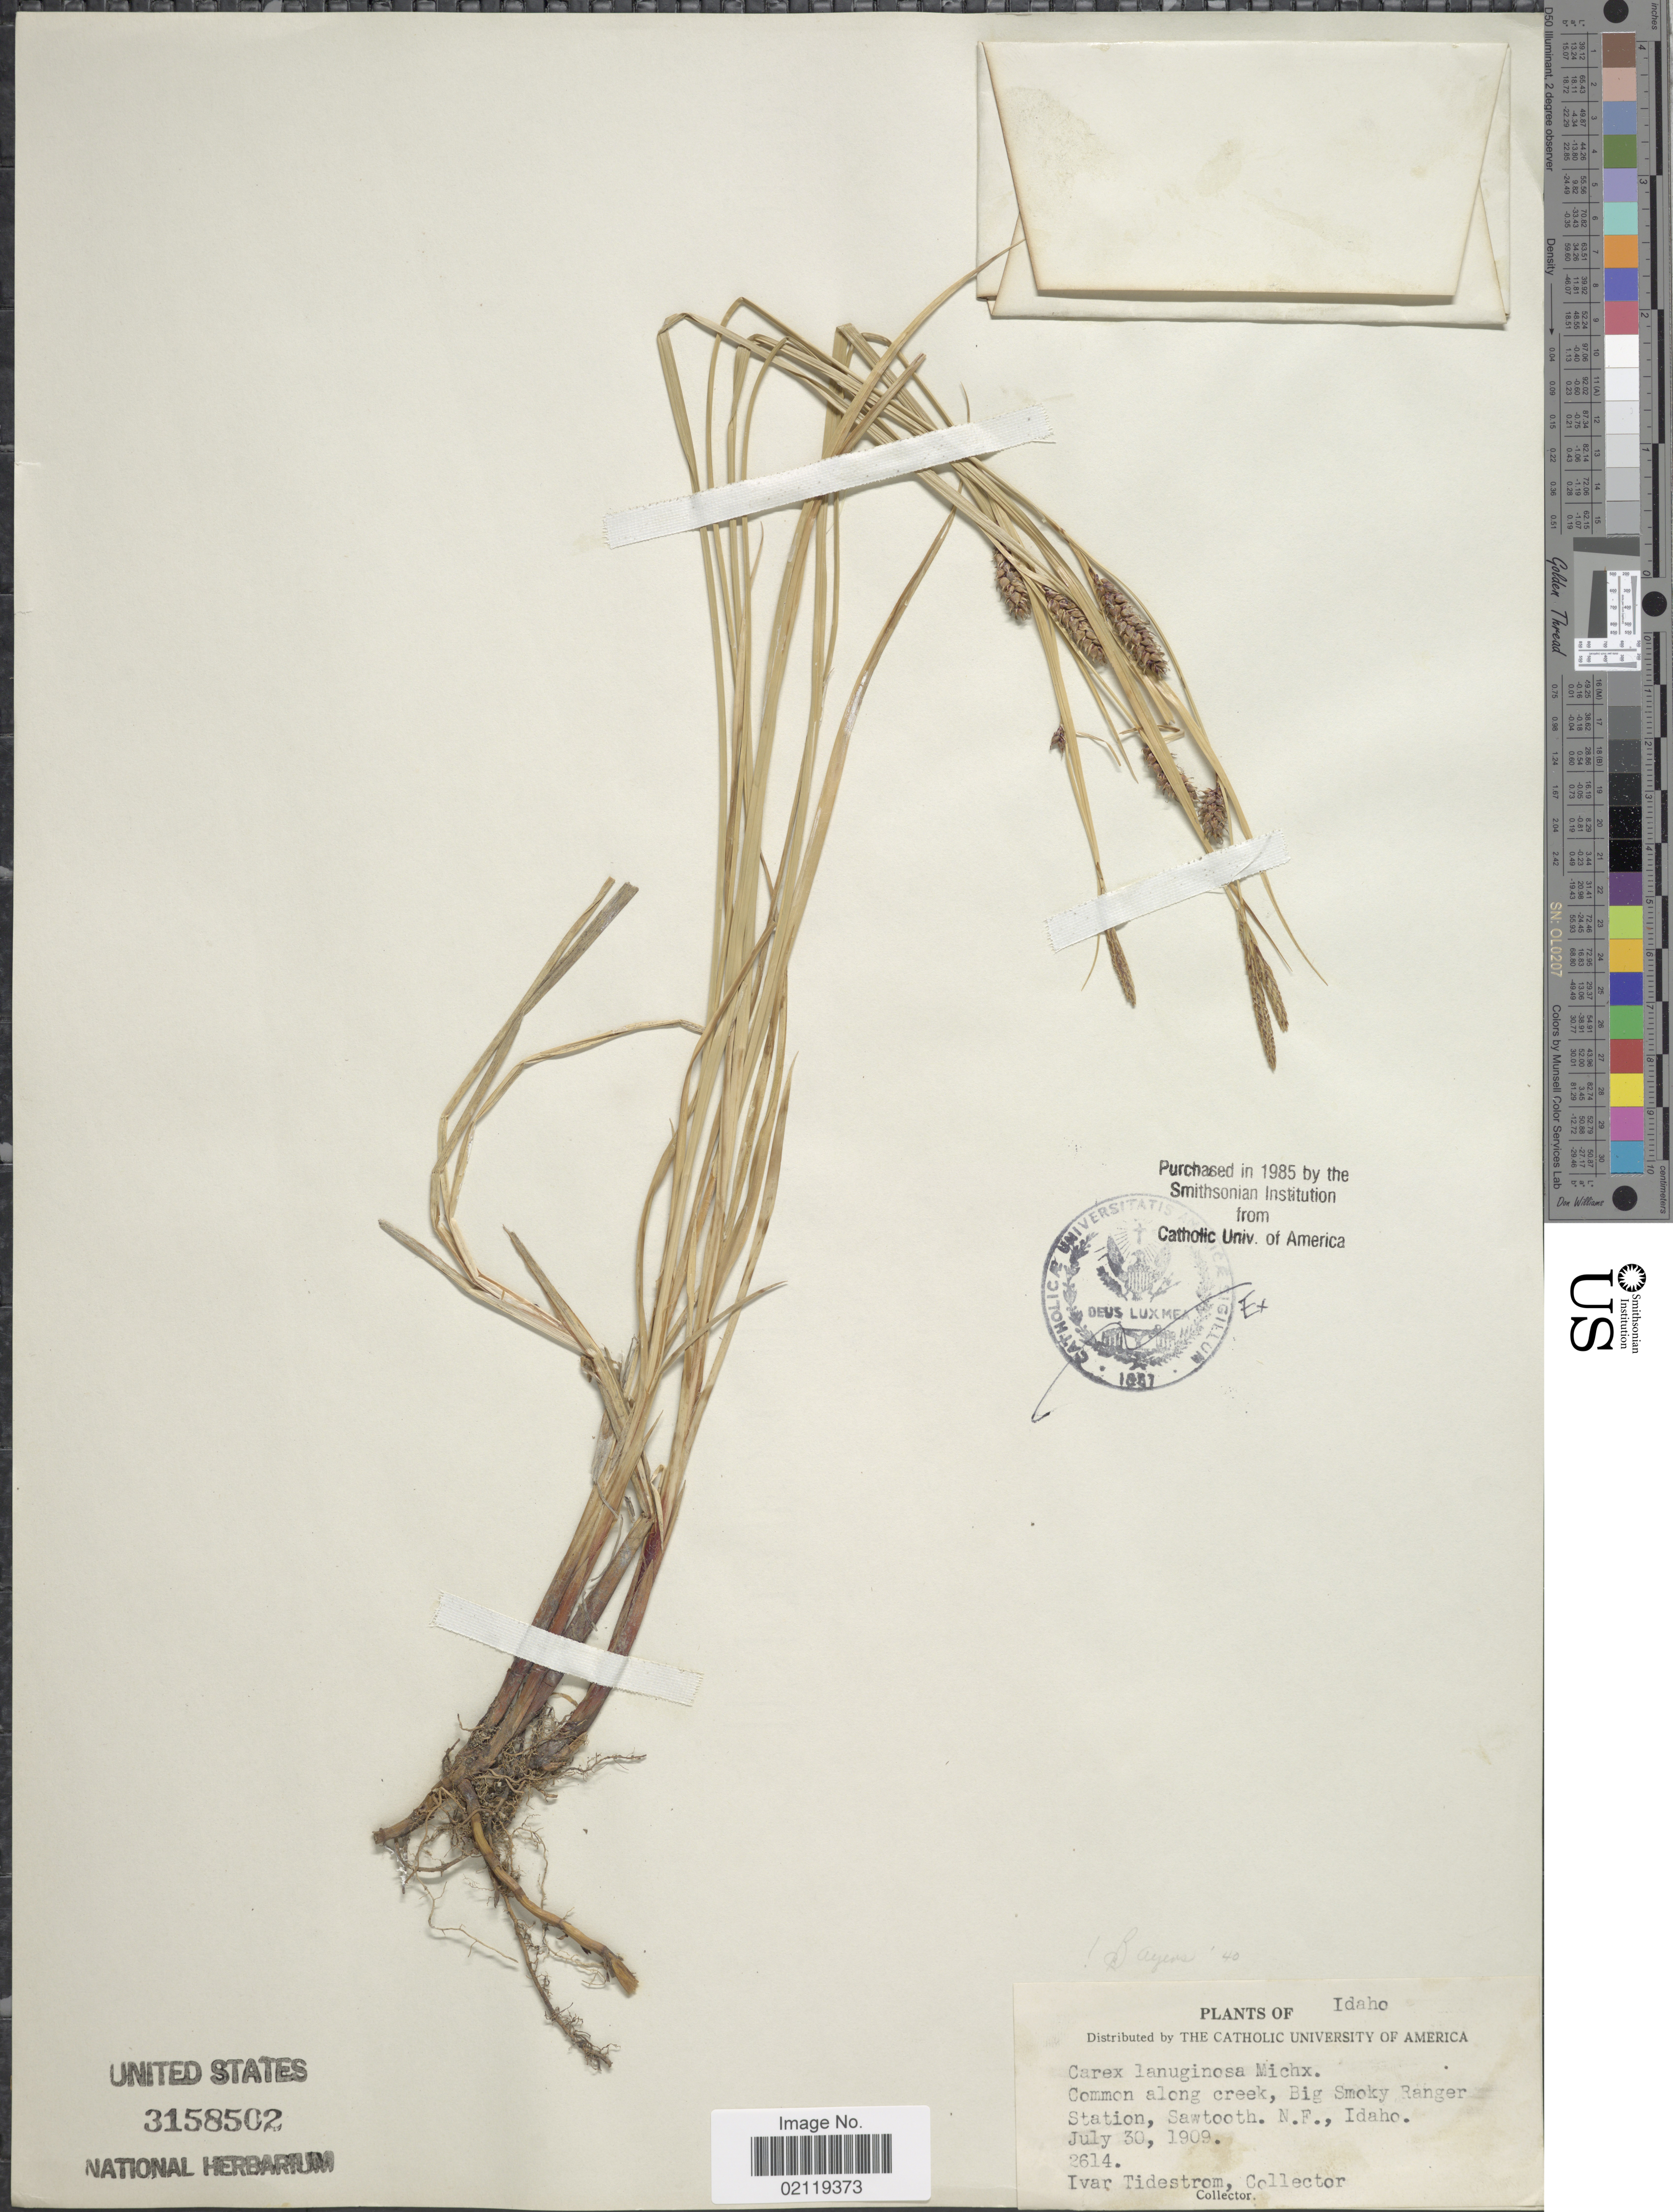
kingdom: Plantae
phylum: Tracheophyta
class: Liliopsida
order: Poales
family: Cyperaceae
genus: Carex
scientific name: Carex pellita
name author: Muhl. ex Willd.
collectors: I. F. Tidestrom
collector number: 2614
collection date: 1909-07-30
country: United States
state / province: Idaho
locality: Along creek, Big Smokey Ranger Station, Sawtooth N.F.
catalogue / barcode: US 3158502